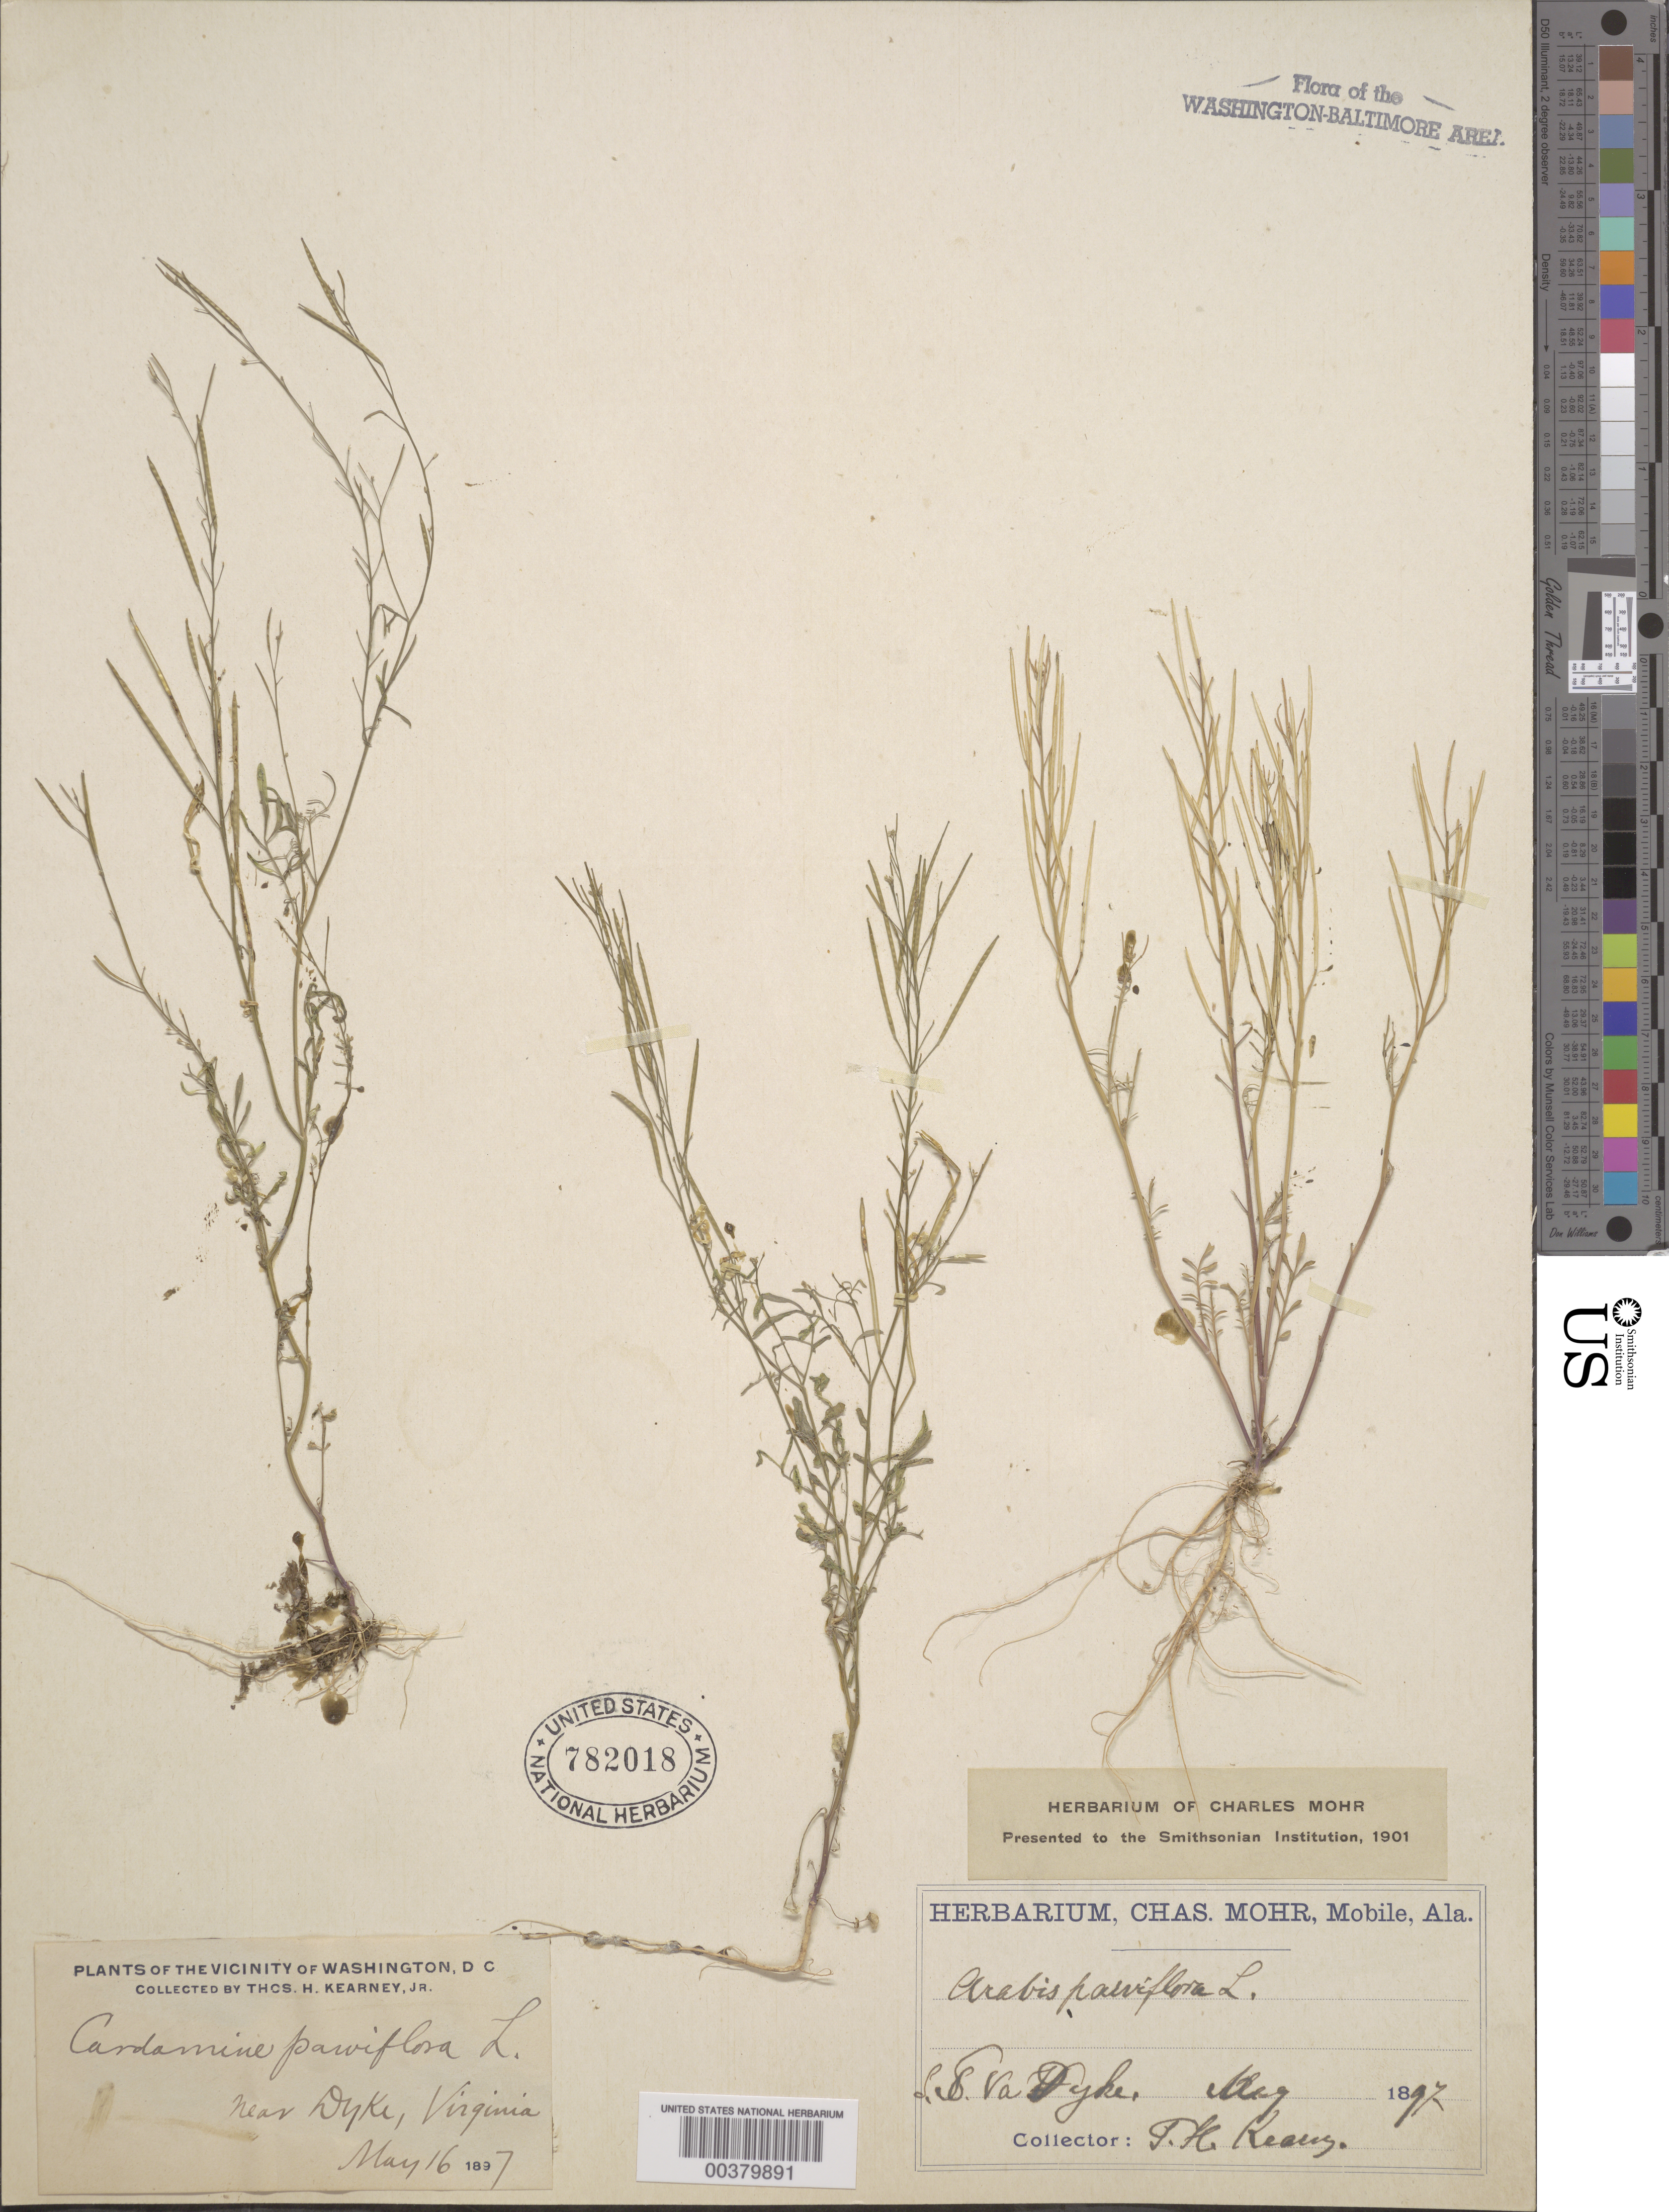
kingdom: Plantae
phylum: Tracheophyta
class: Magnoliopsida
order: Brassicales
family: Brassicaceae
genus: Cardamine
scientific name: Cardamine parviflora var. arenicola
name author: (Britton) O.E. Schulz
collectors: T. H. Kearney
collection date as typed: Aug 1897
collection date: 1897-08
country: United States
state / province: Virginia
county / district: Fairfax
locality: Vicinity Dyke Marsh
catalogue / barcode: US 782018